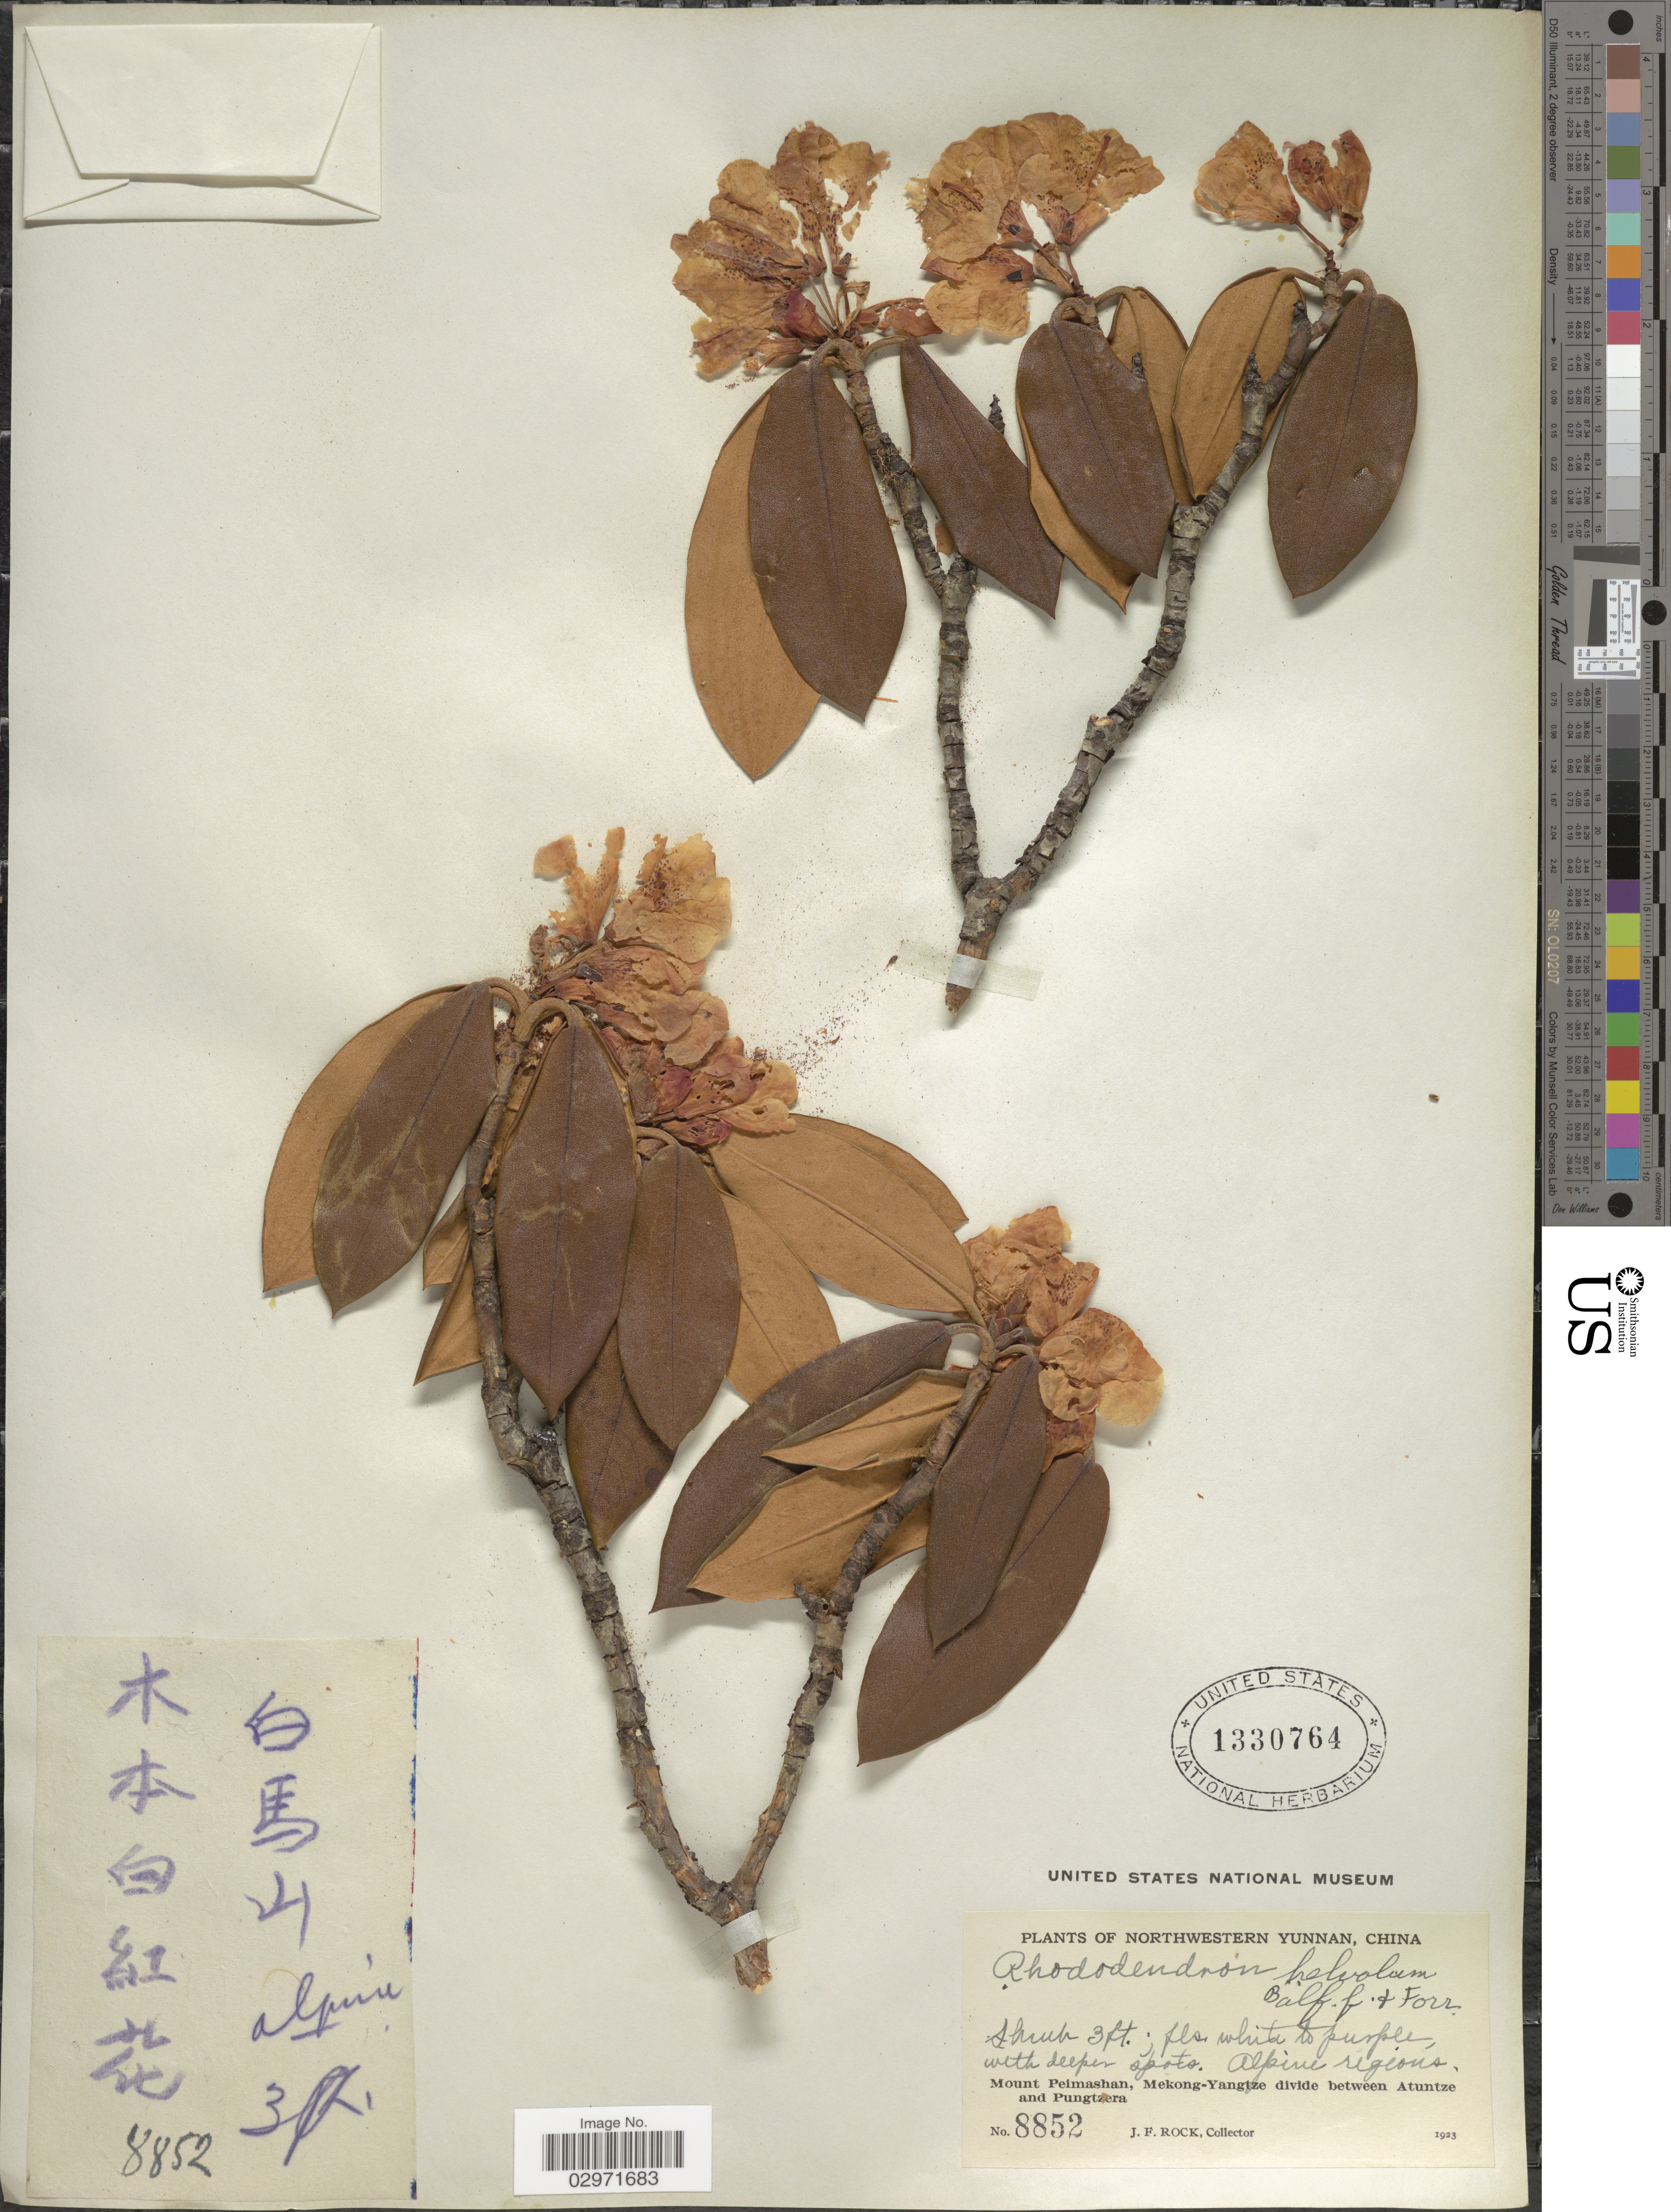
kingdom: Plantae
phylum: Tracheophyta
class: Magnoliopsida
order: Ericales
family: Ericaceae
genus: Rhododendron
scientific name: Rhododendron levistratum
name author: Balf. f. & Forrest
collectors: J. Rock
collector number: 8852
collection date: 1923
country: China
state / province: Yunnan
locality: Northwestern Yunnan. Alpine regions. Mount Peimashan, Mekong-Yangtze divide between Atuntze and Pungtzera.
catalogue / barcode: US 1330764